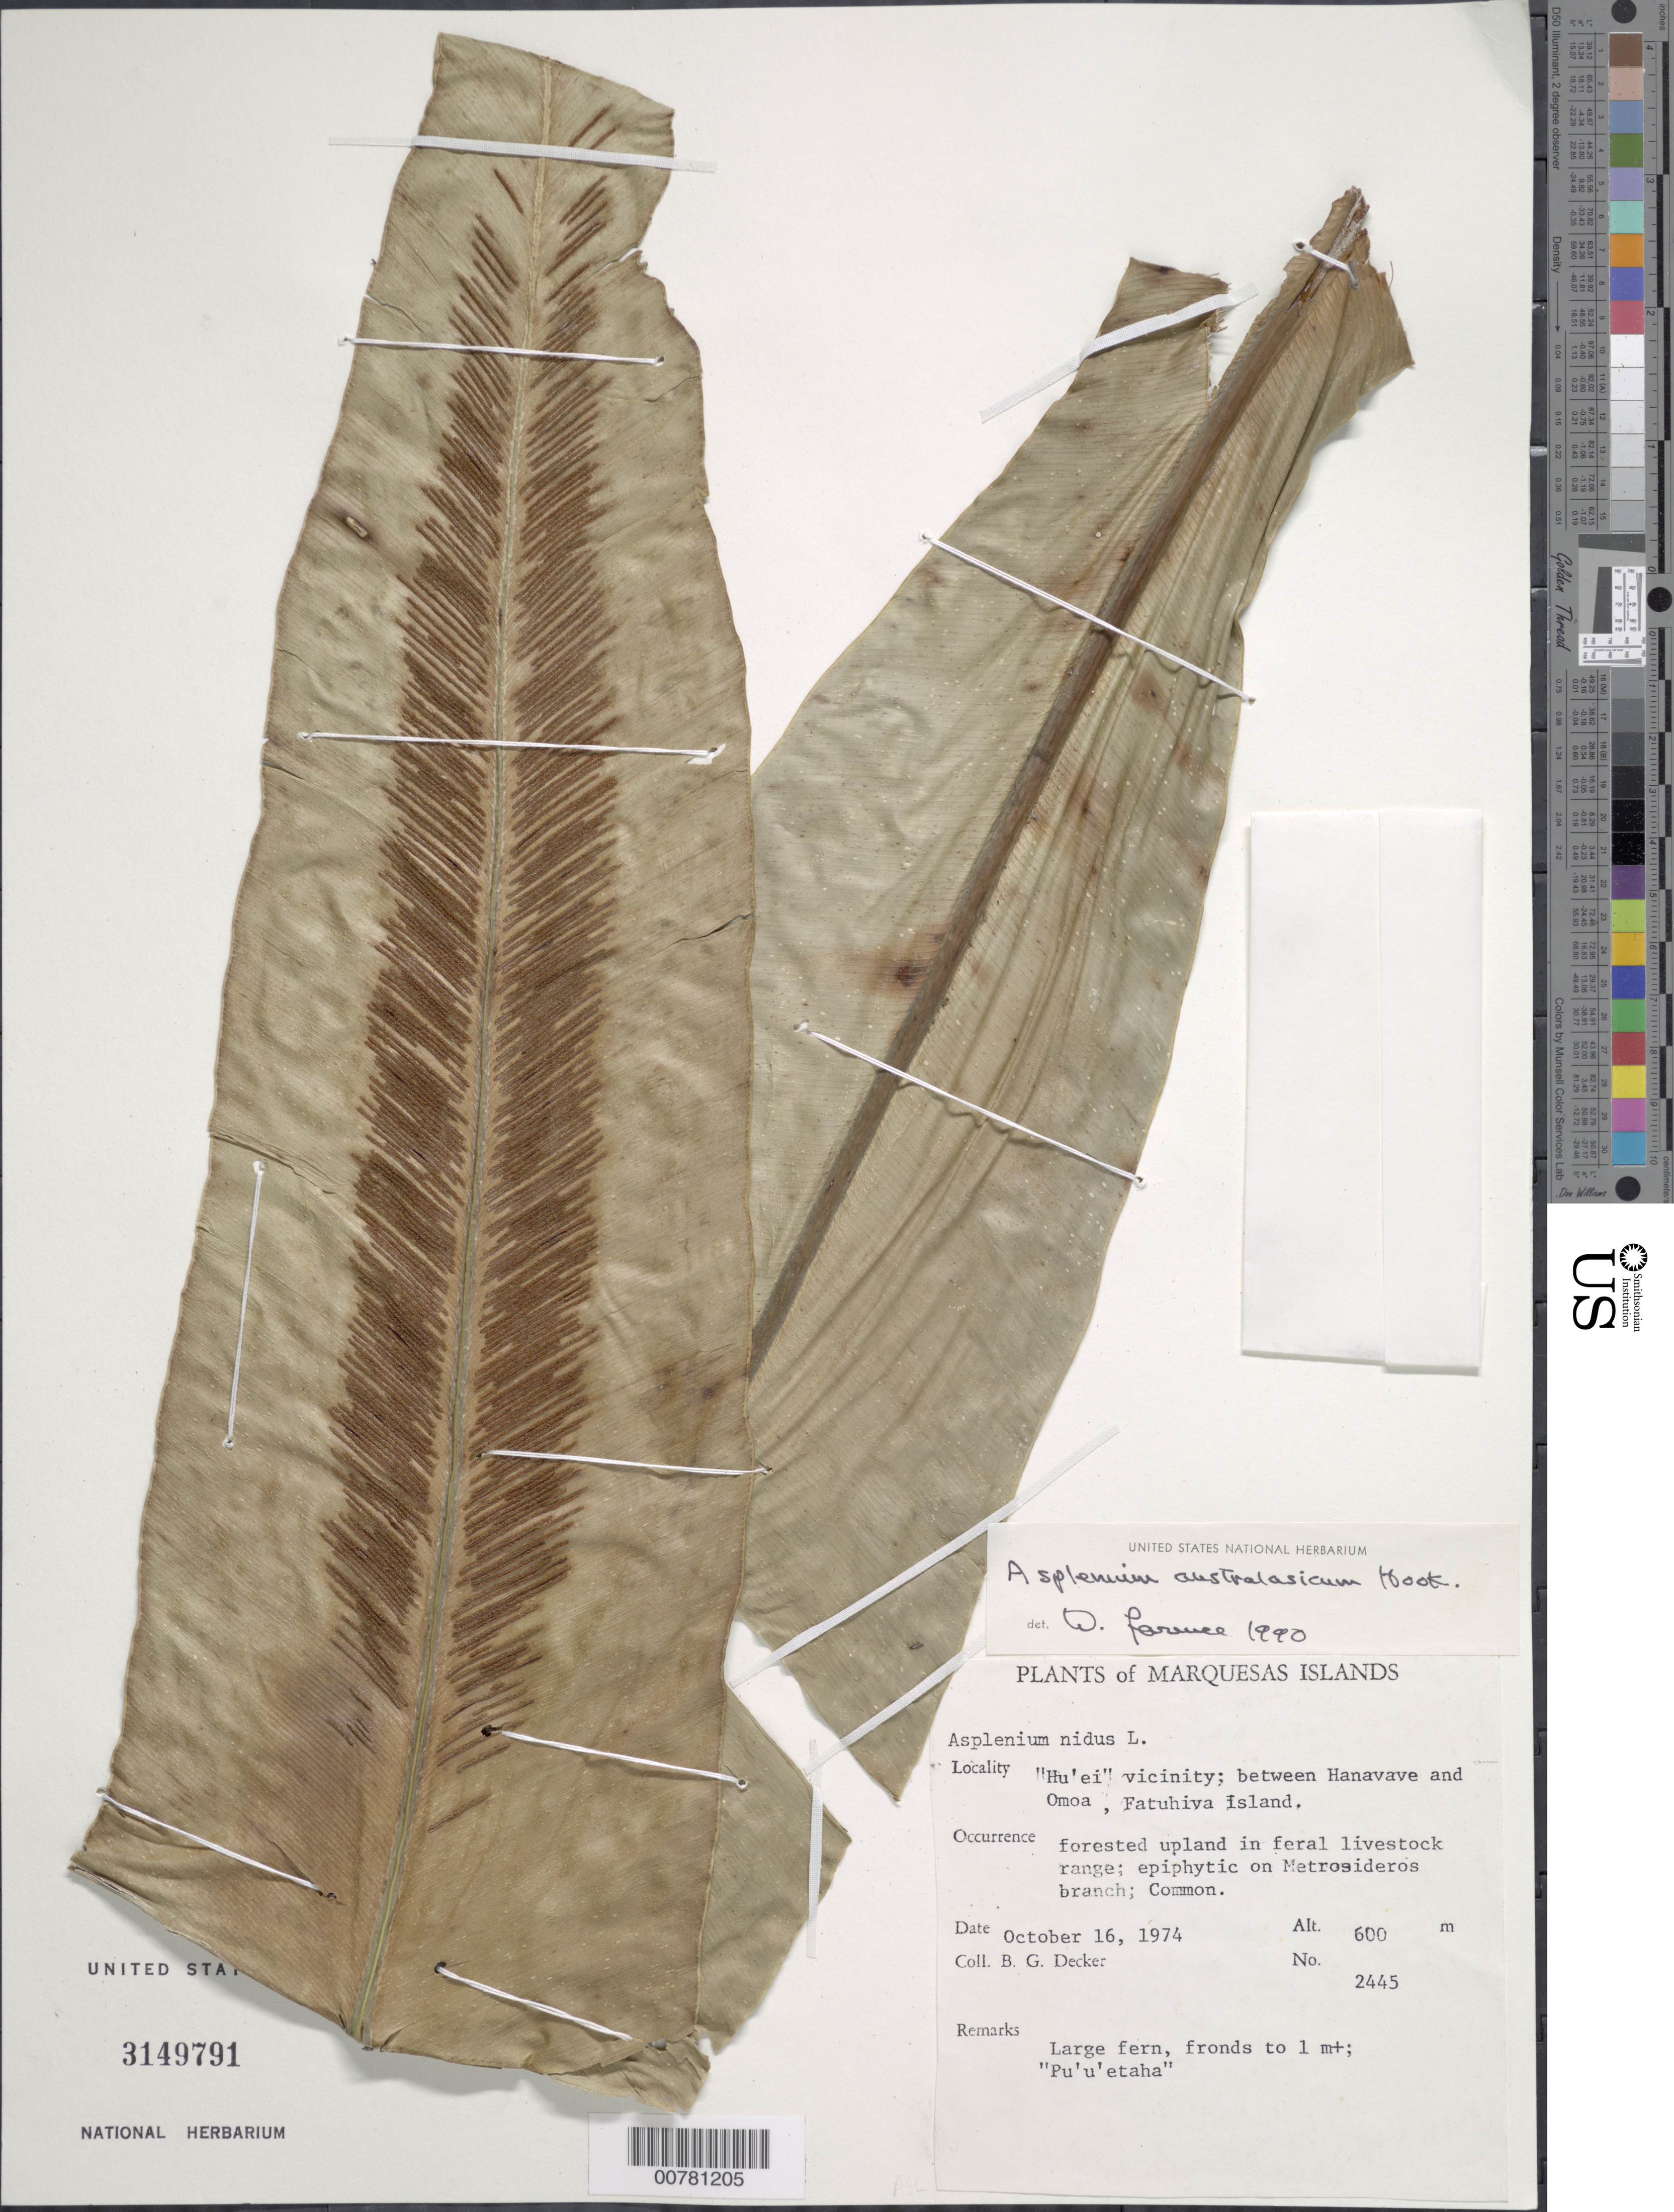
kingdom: Plantae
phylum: Tracheophyta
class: Polypodiopsida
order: Polypodiales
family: Aspleniaceae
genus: Asplenium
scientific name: Asplenium australasicum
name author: (Sm.) Hook.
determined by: Lorence, David H., (PTBG), National Tropical Botanical Garden (UNITED STATES)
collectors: B. G. Decker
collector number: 2445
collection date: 1974-10-16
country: French Polynesia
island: Fatu Hiva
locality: Hu'ei vicinity, between Hanavave and 'Omo'a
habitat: Forested upland in feral livestock range; epiphytic on Metrosideros branch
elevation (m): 600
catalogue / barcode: US 3149791